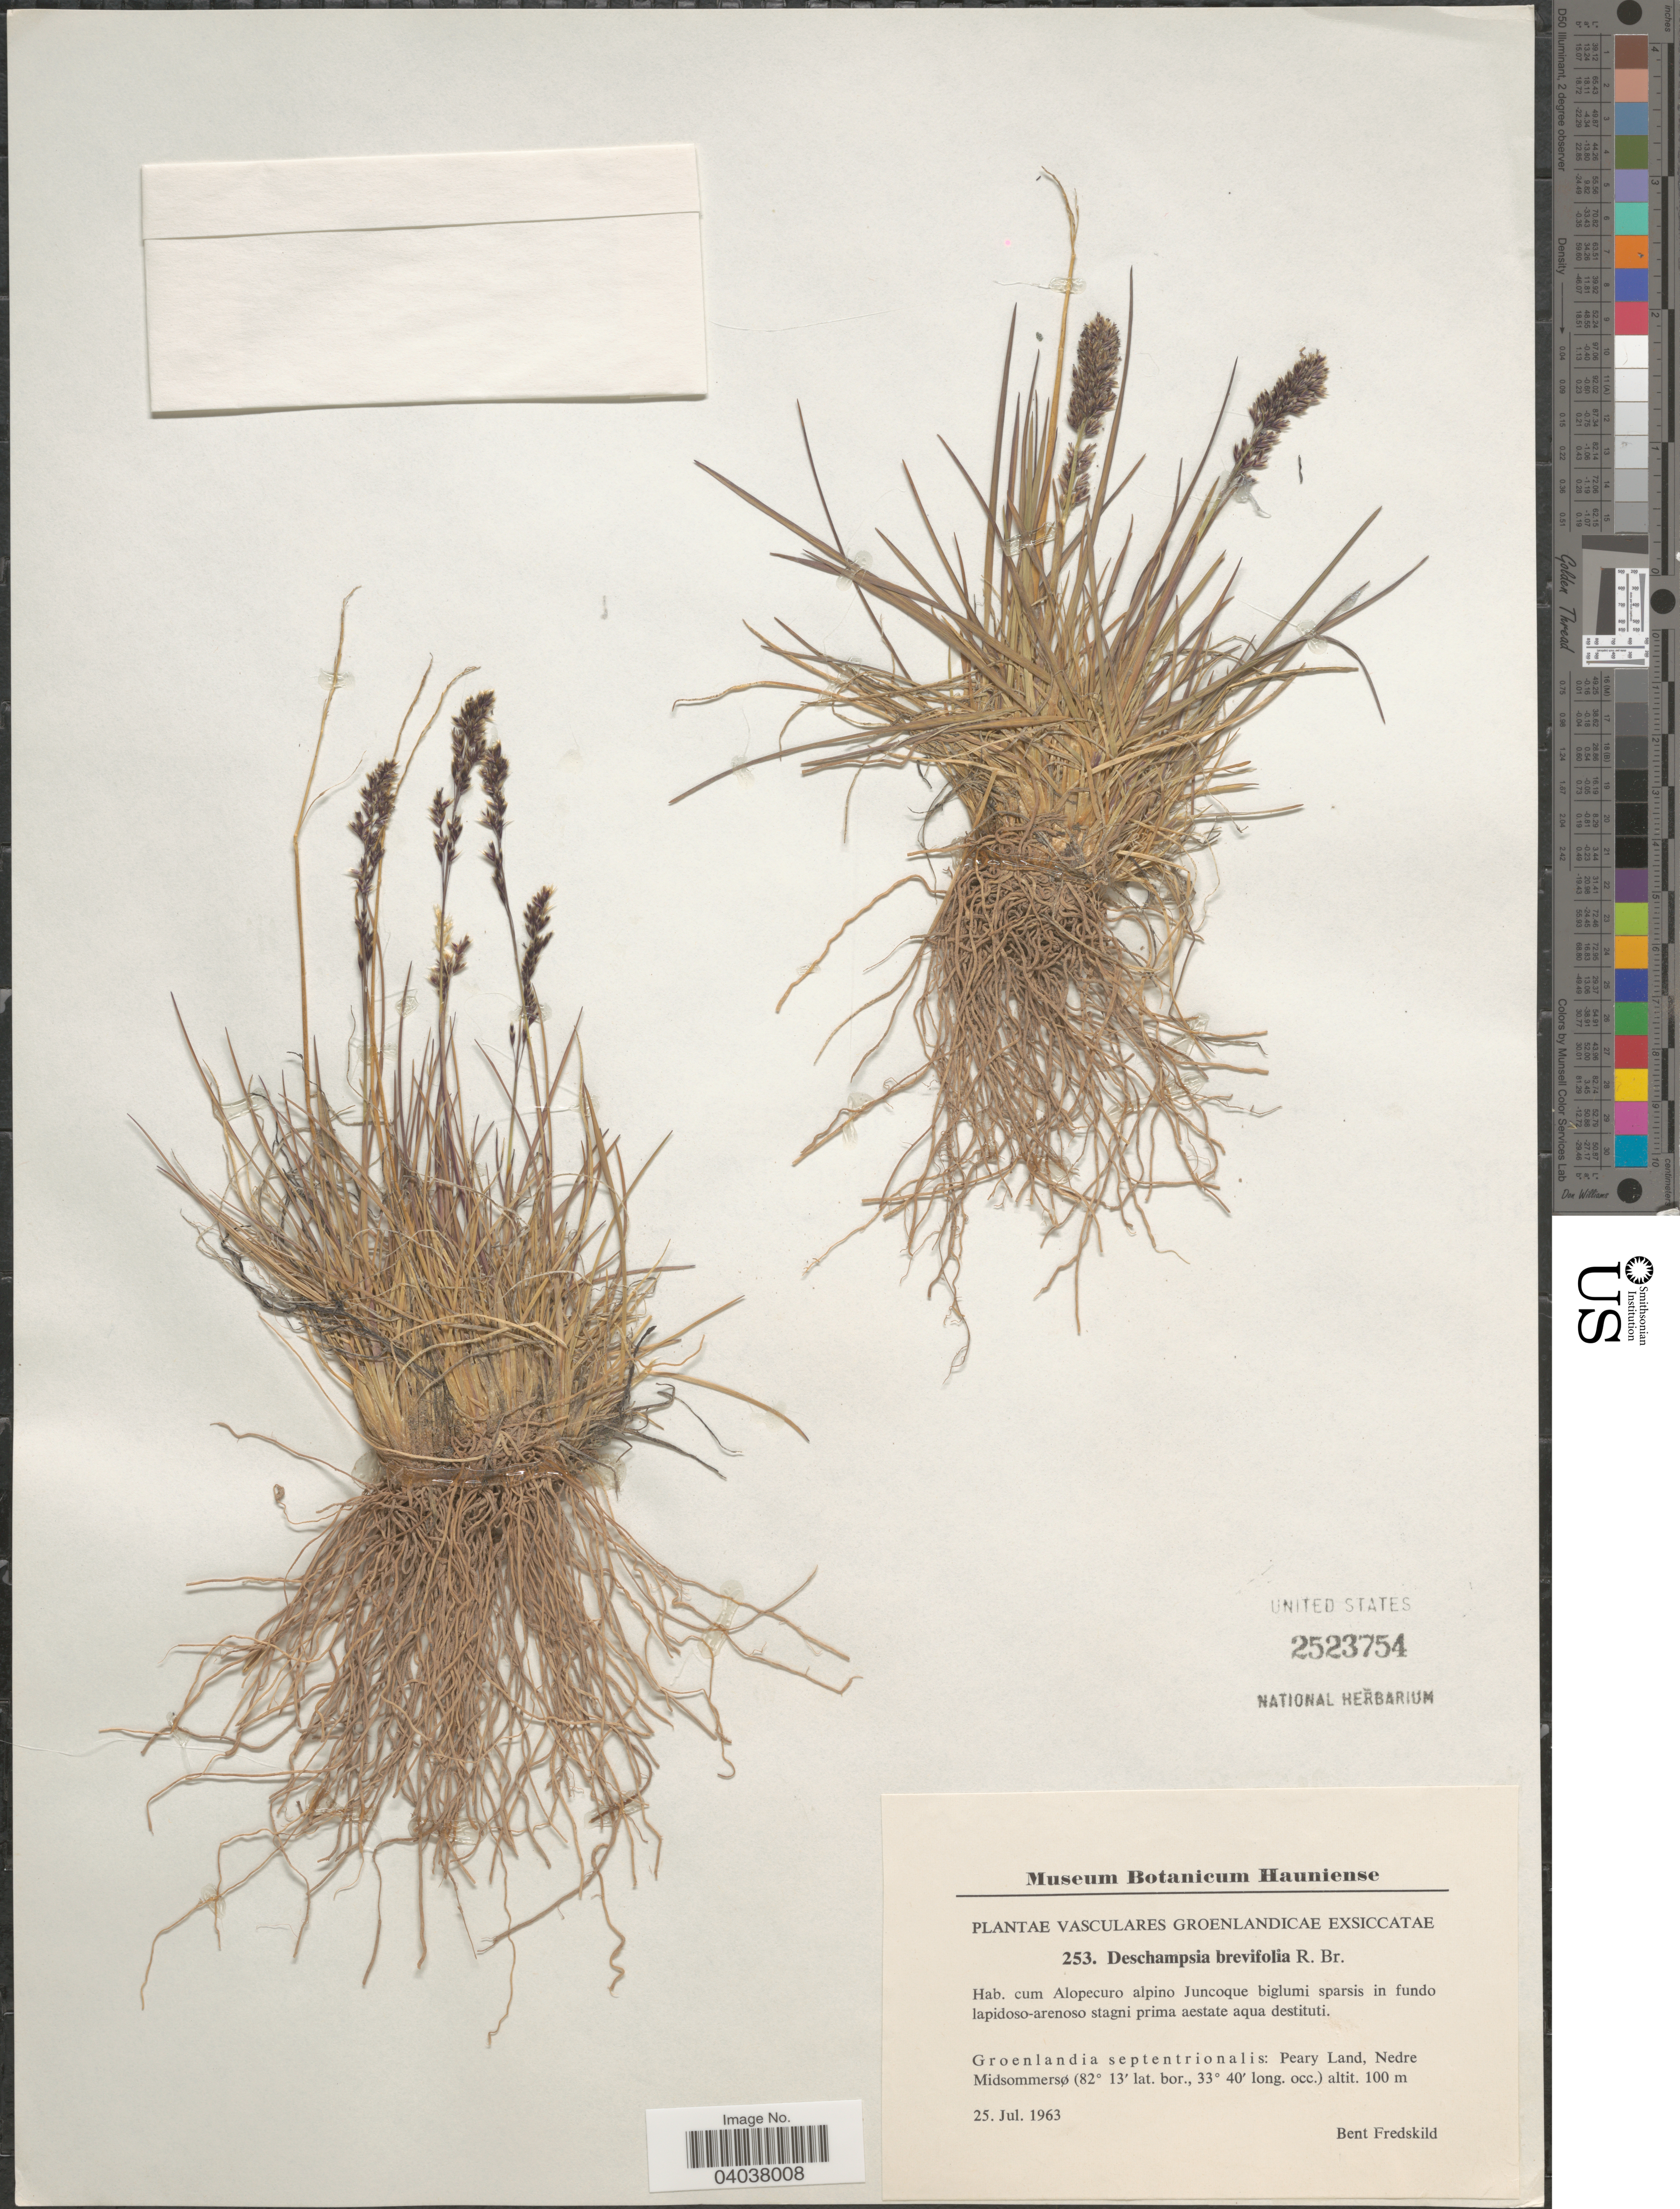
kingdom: Plantae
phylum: Tracheophyta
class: Liliopsida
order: Poales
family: Poaceae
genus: Deschampsia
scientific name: Deschampsia brevifolia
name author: R. Br. in Parry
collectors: B. Fredskild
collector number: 253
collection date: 1963-07-25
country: Greenland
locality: Groenlandicae. Groenlandia septentrionalis: Peary Land, Nedre Midsommersø.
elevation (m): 100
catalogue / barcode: US 2523754